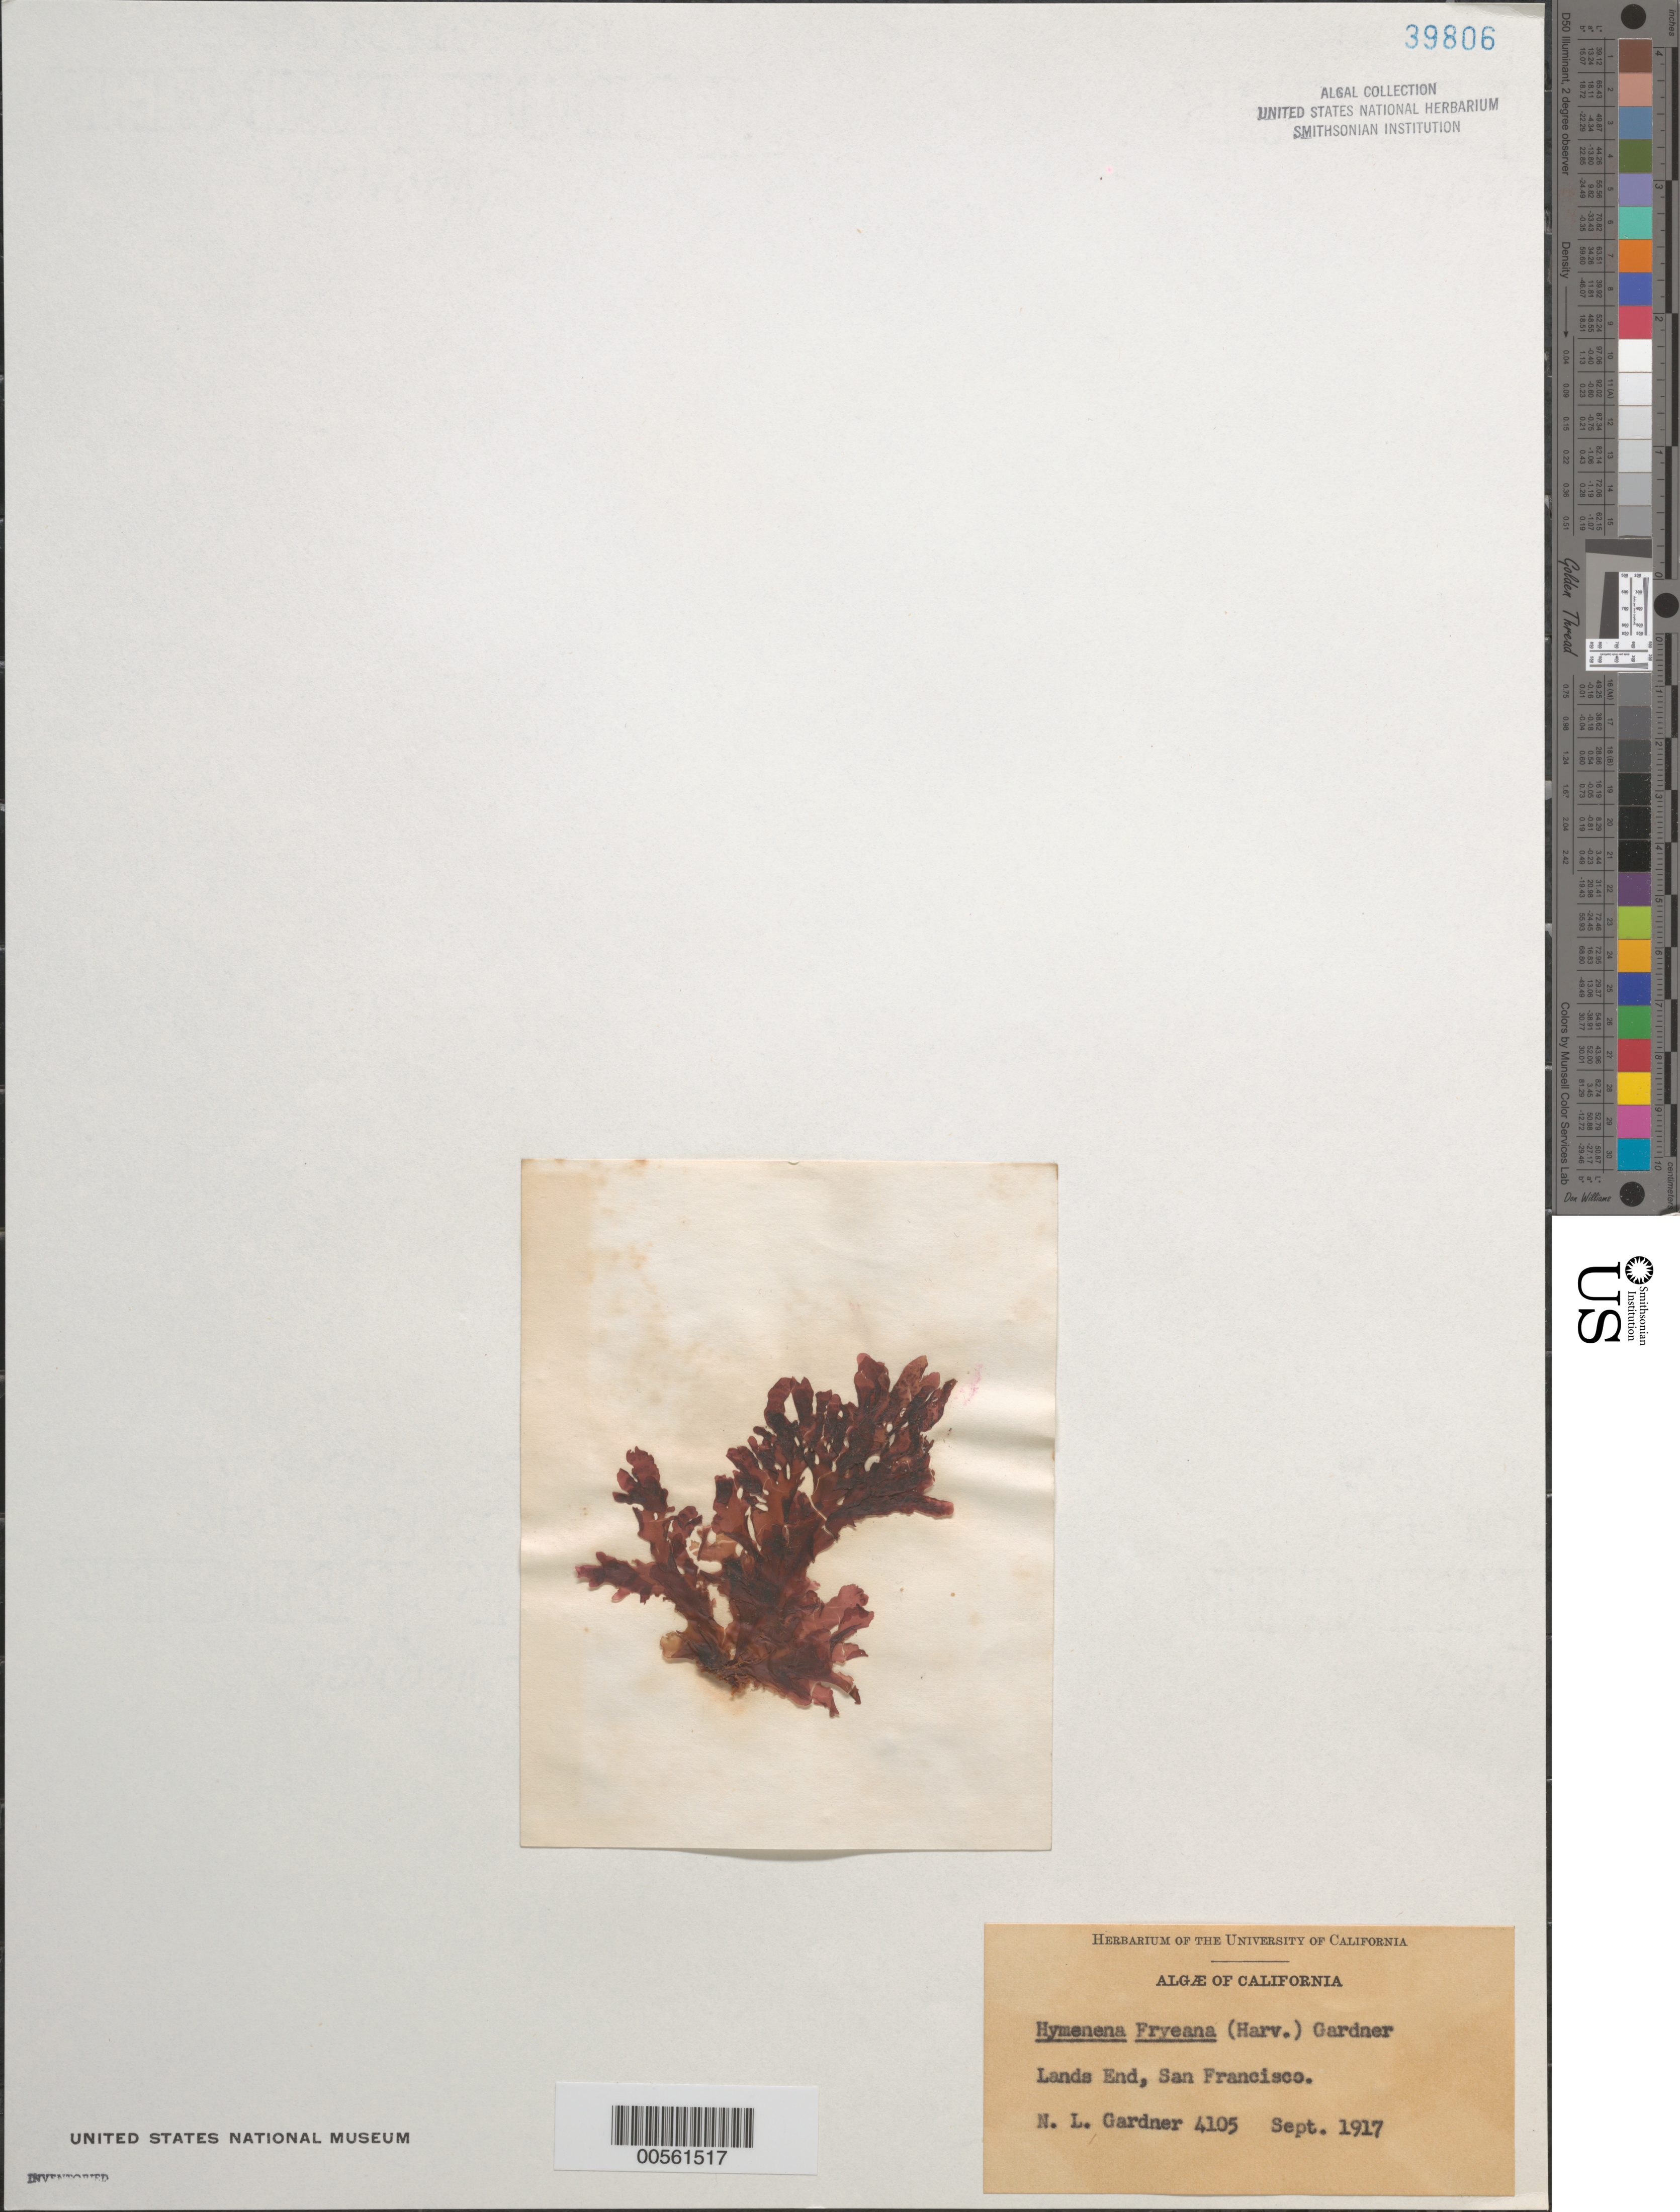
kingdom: Plantae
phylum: Rhodophyta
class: Florideophyceae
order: Ceramiales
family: Delesseriaceae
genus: Hymenena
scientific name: Hymenena fryeana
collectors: N. Gardner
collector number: NLG 4105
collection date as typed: Sep 1917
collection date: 1917-09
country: United States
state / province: California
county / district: San Francisco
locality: San Francisco, Lands End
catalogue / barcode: US 39806